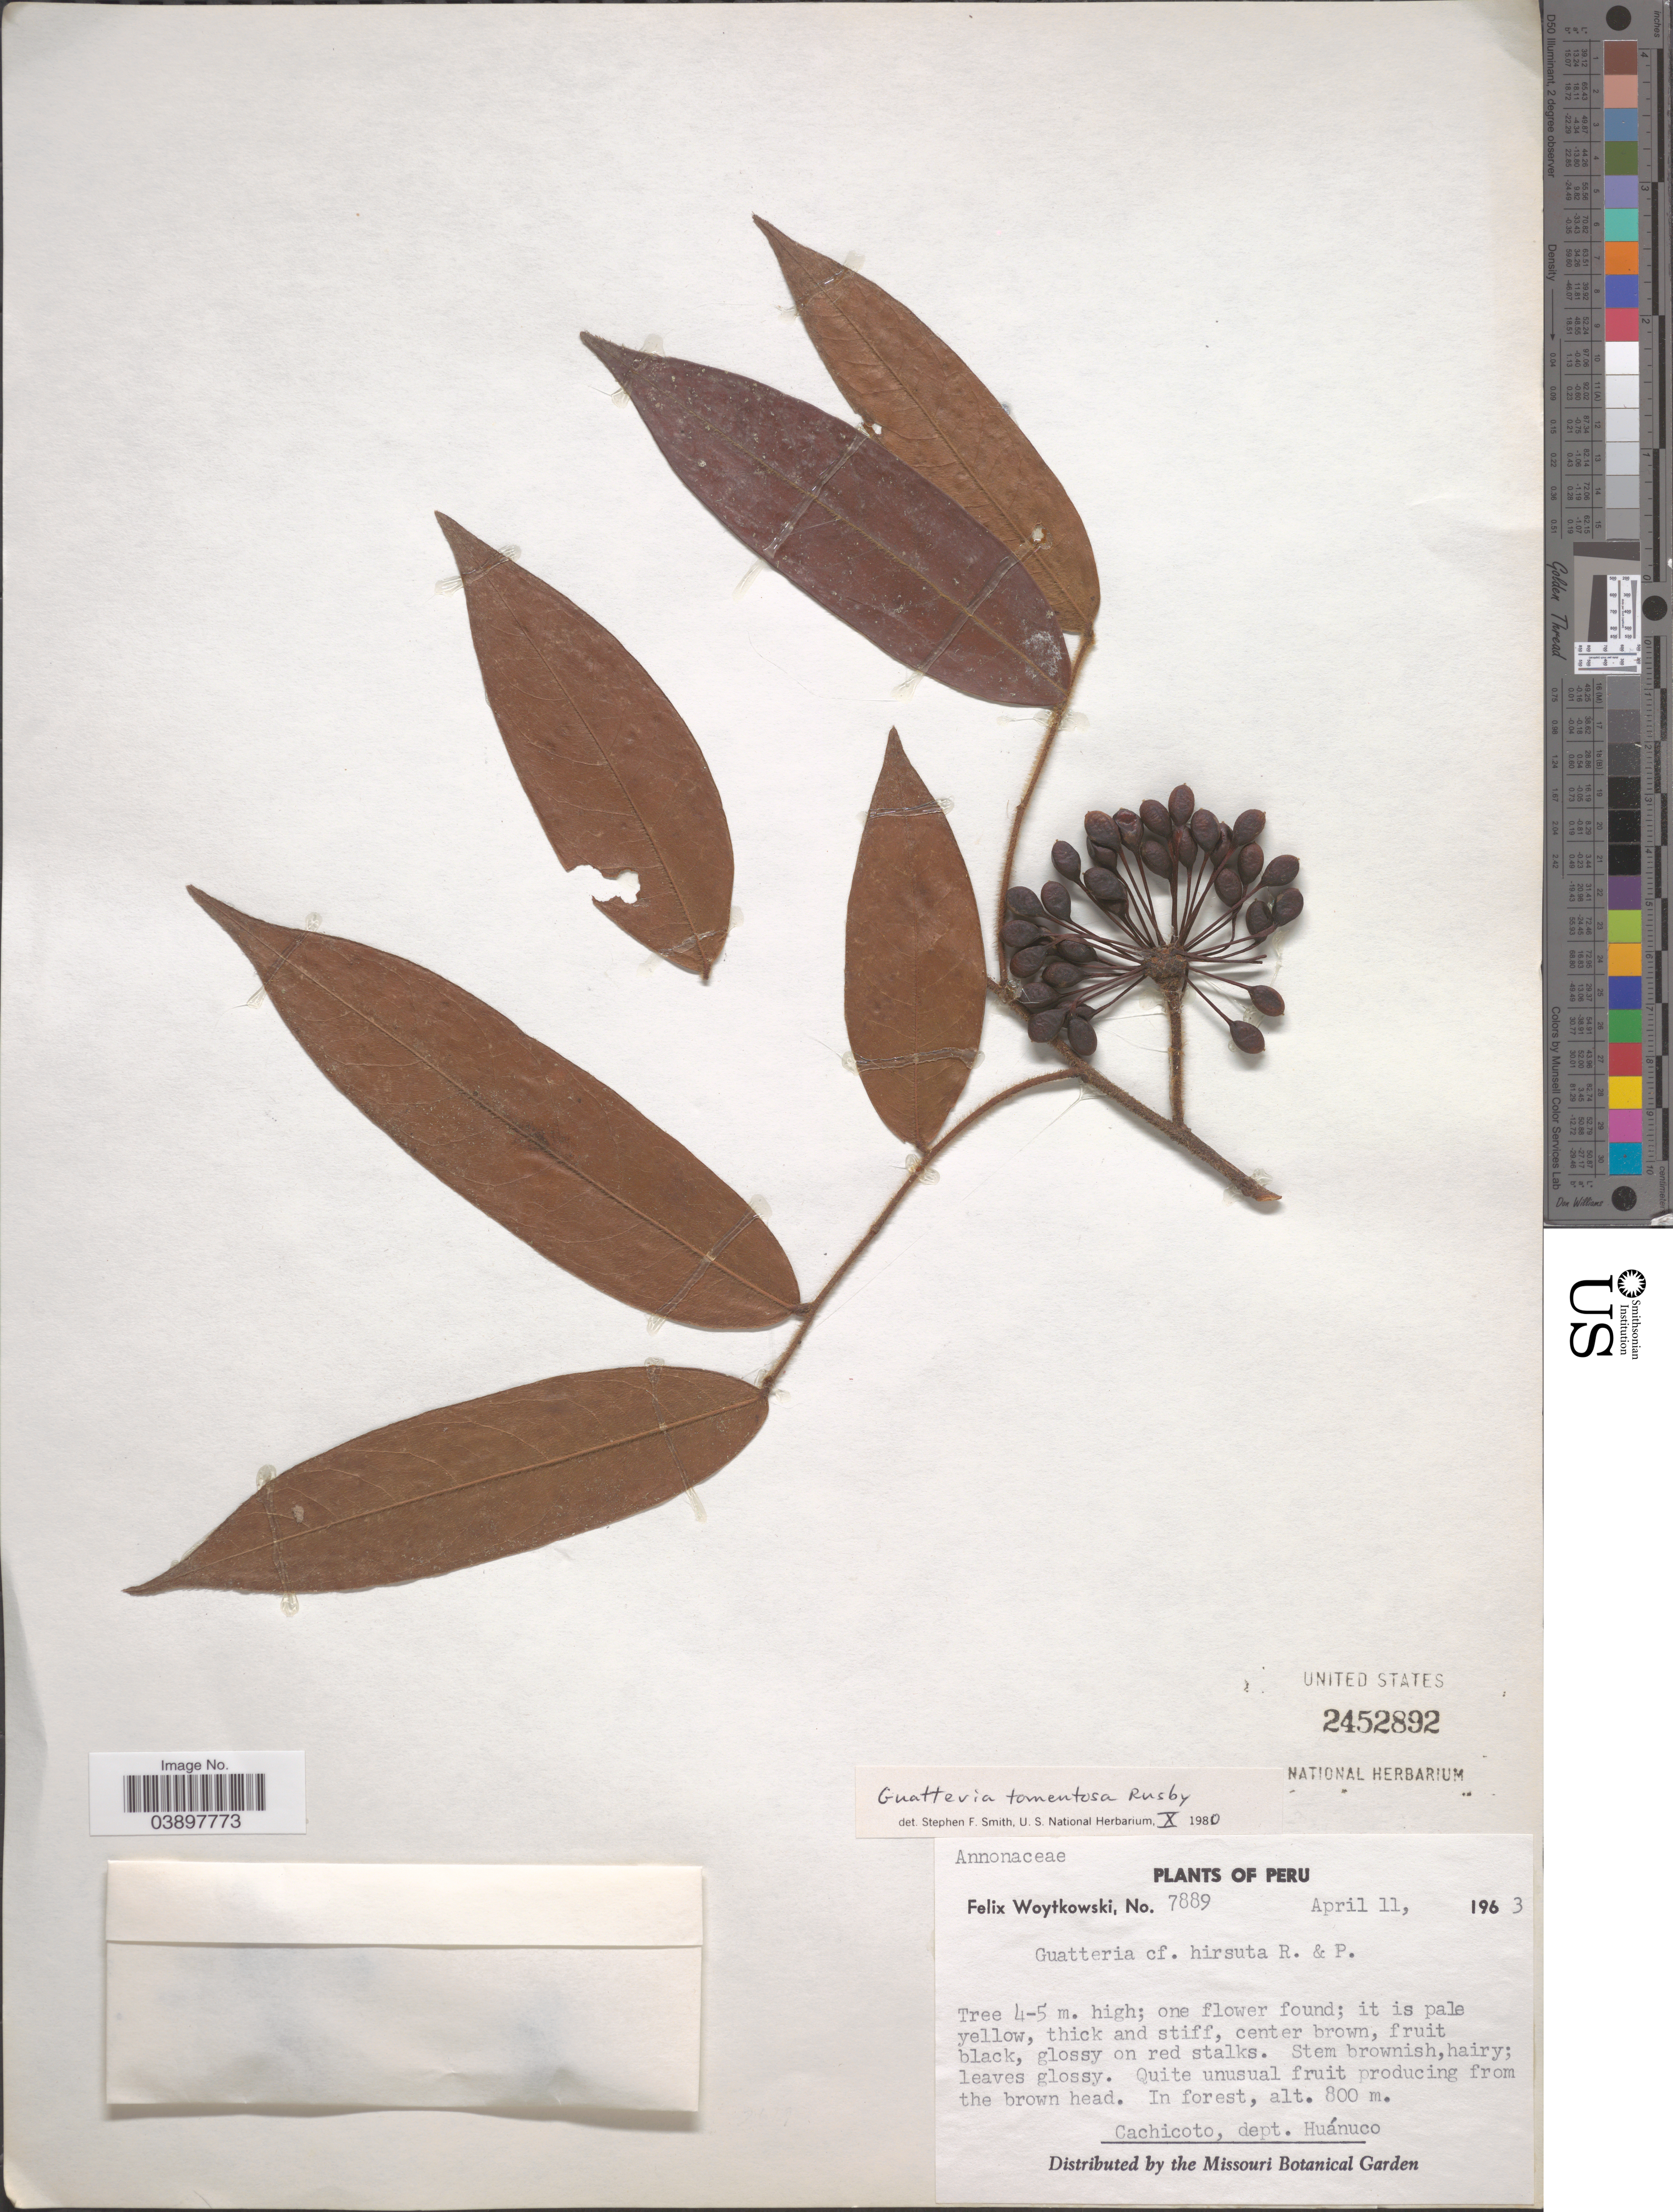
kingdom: Plantae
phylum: Tracheophyta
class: Magnoliopsida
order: Magnoliales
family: Annonaceae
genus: Guatteria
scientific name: Guatteria tomentosa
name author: Rusby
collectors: F. Woytkowski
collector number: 7889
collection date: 1963-04-11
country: Peru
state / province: Huánuco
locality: Cachicoto, dept. Huánuco.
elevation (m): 800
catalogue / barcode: US 2452892